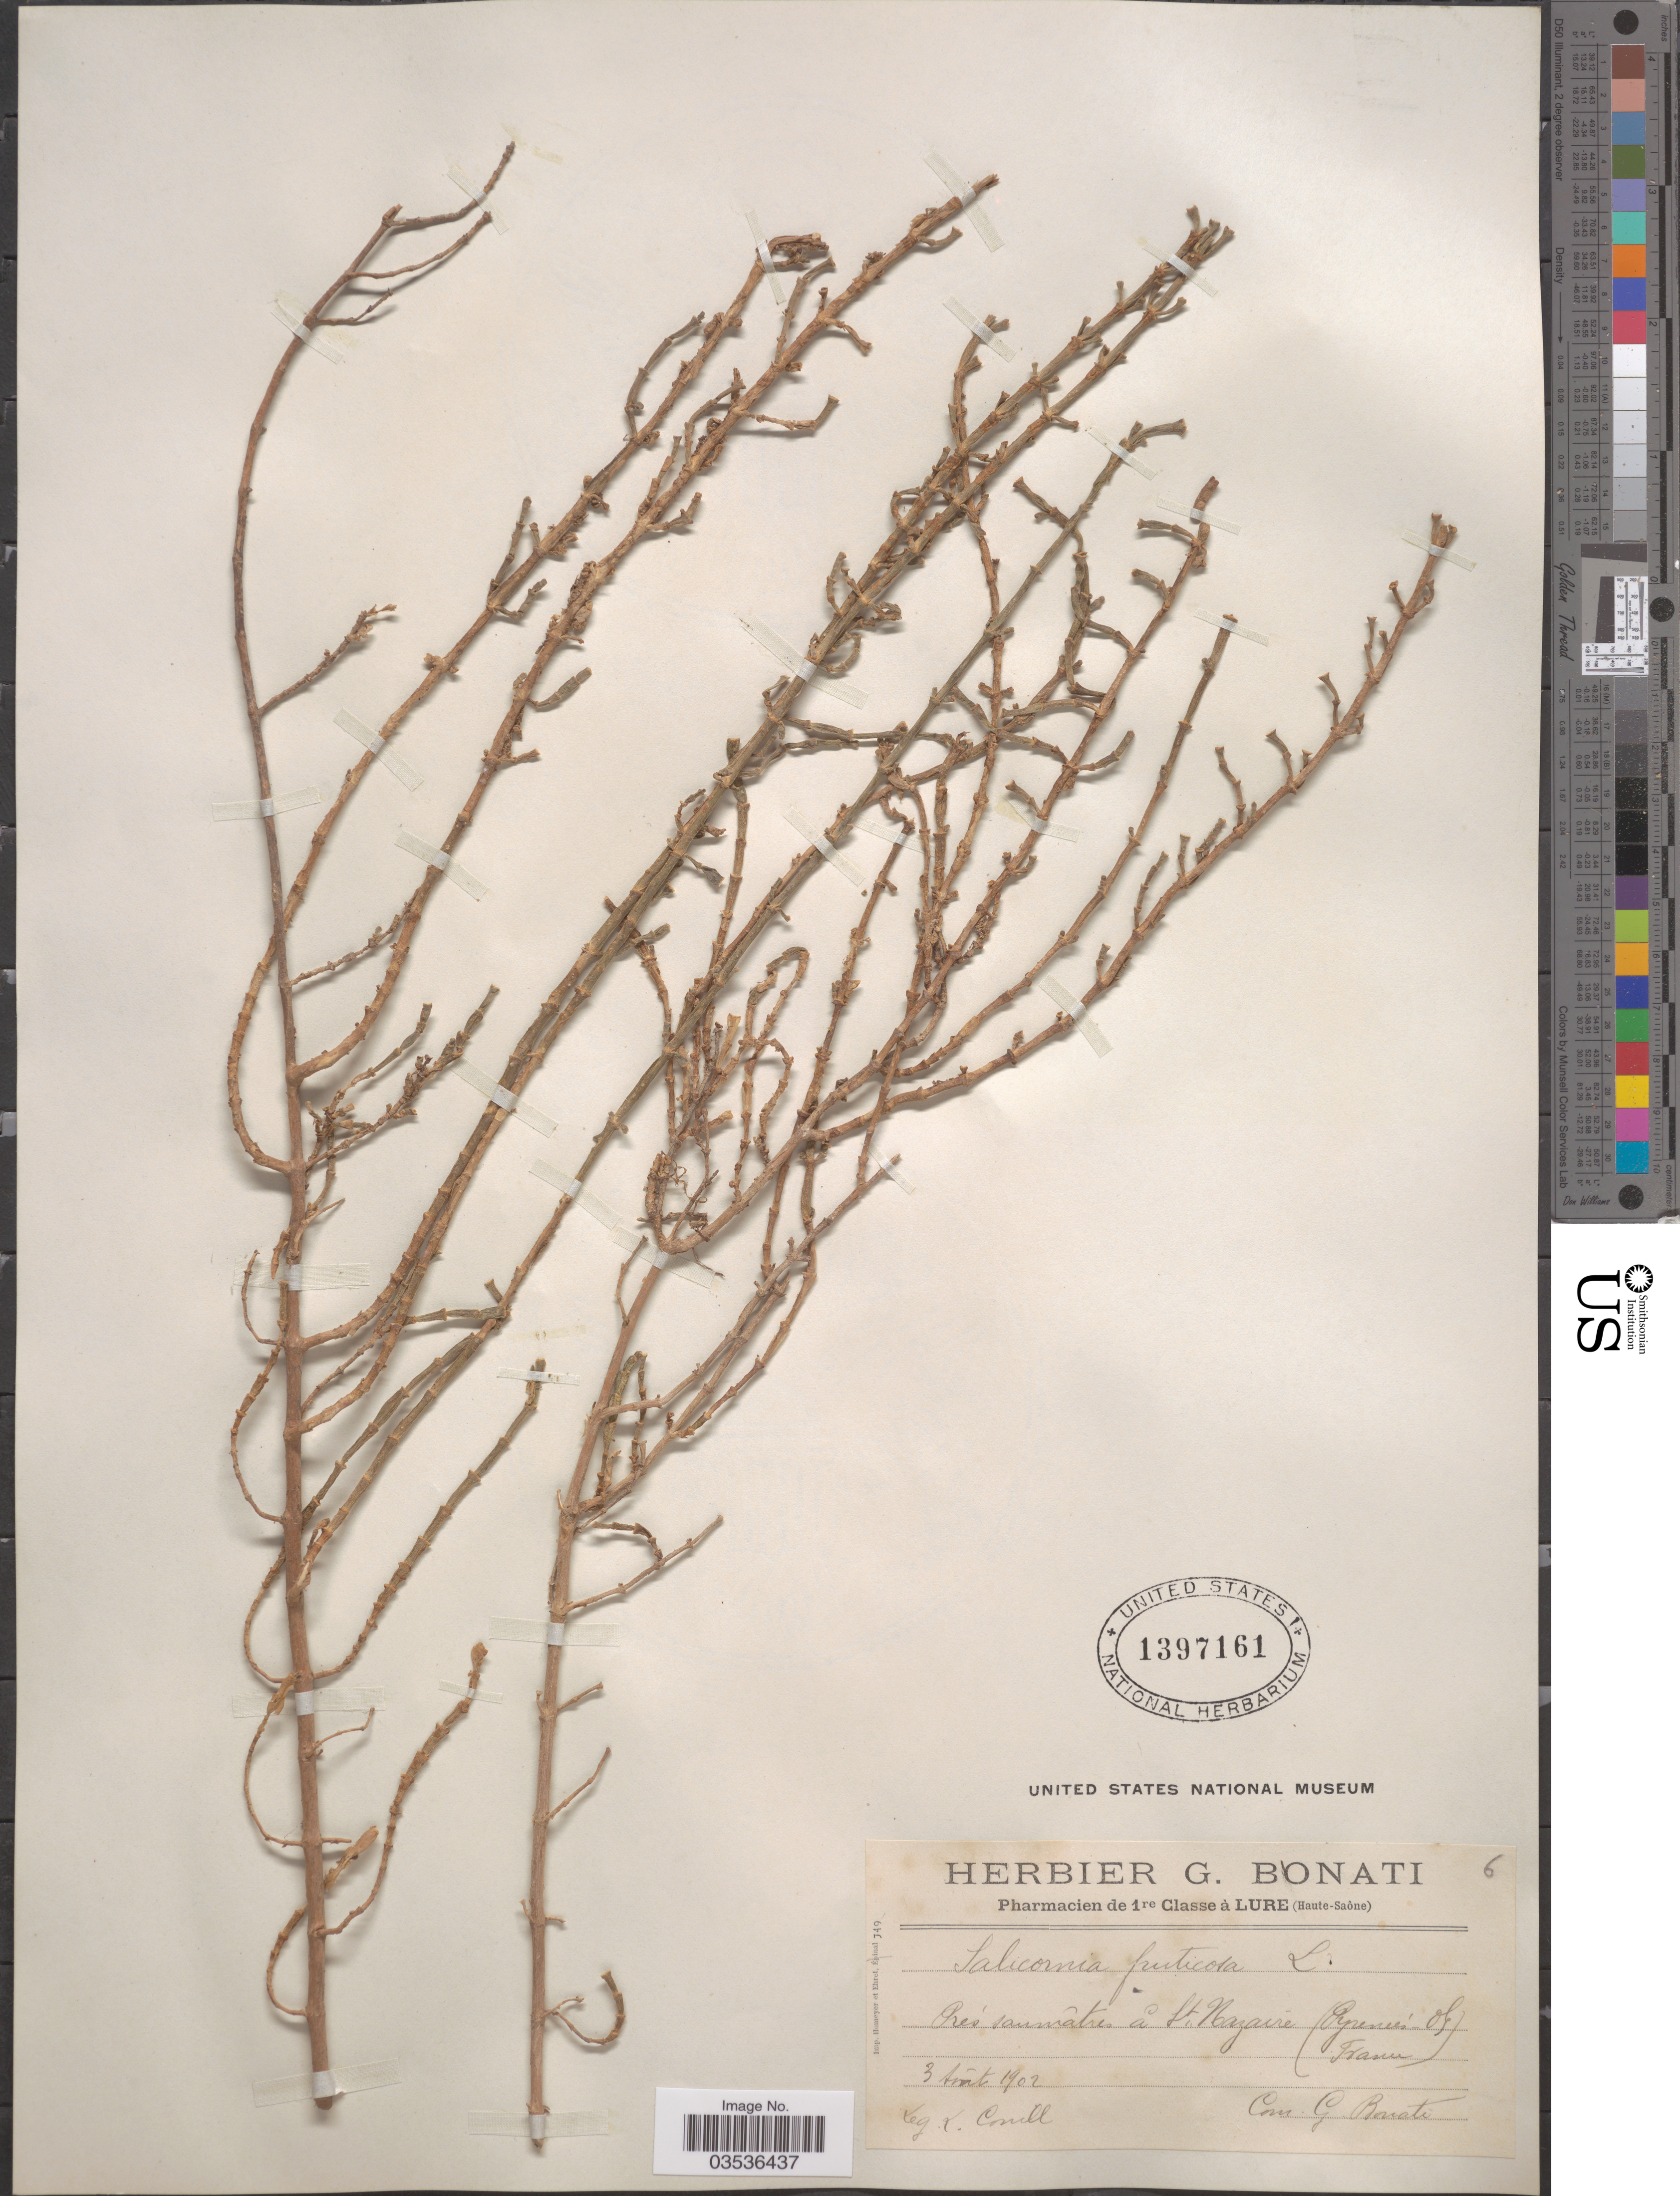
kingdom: Plantae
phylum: Tracheophyta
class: Magnoliopsida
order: Caryophyllales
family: Amaranthaceae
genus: Salicornia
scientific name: Salicornia fruticosa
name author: (L.) L.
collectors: Conill, L.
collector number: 6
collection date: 1902-08-03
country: France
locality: Prés saumâtres å St. Nazaire (Pyreneés Os). [interpreted]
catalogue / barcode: US 1397161